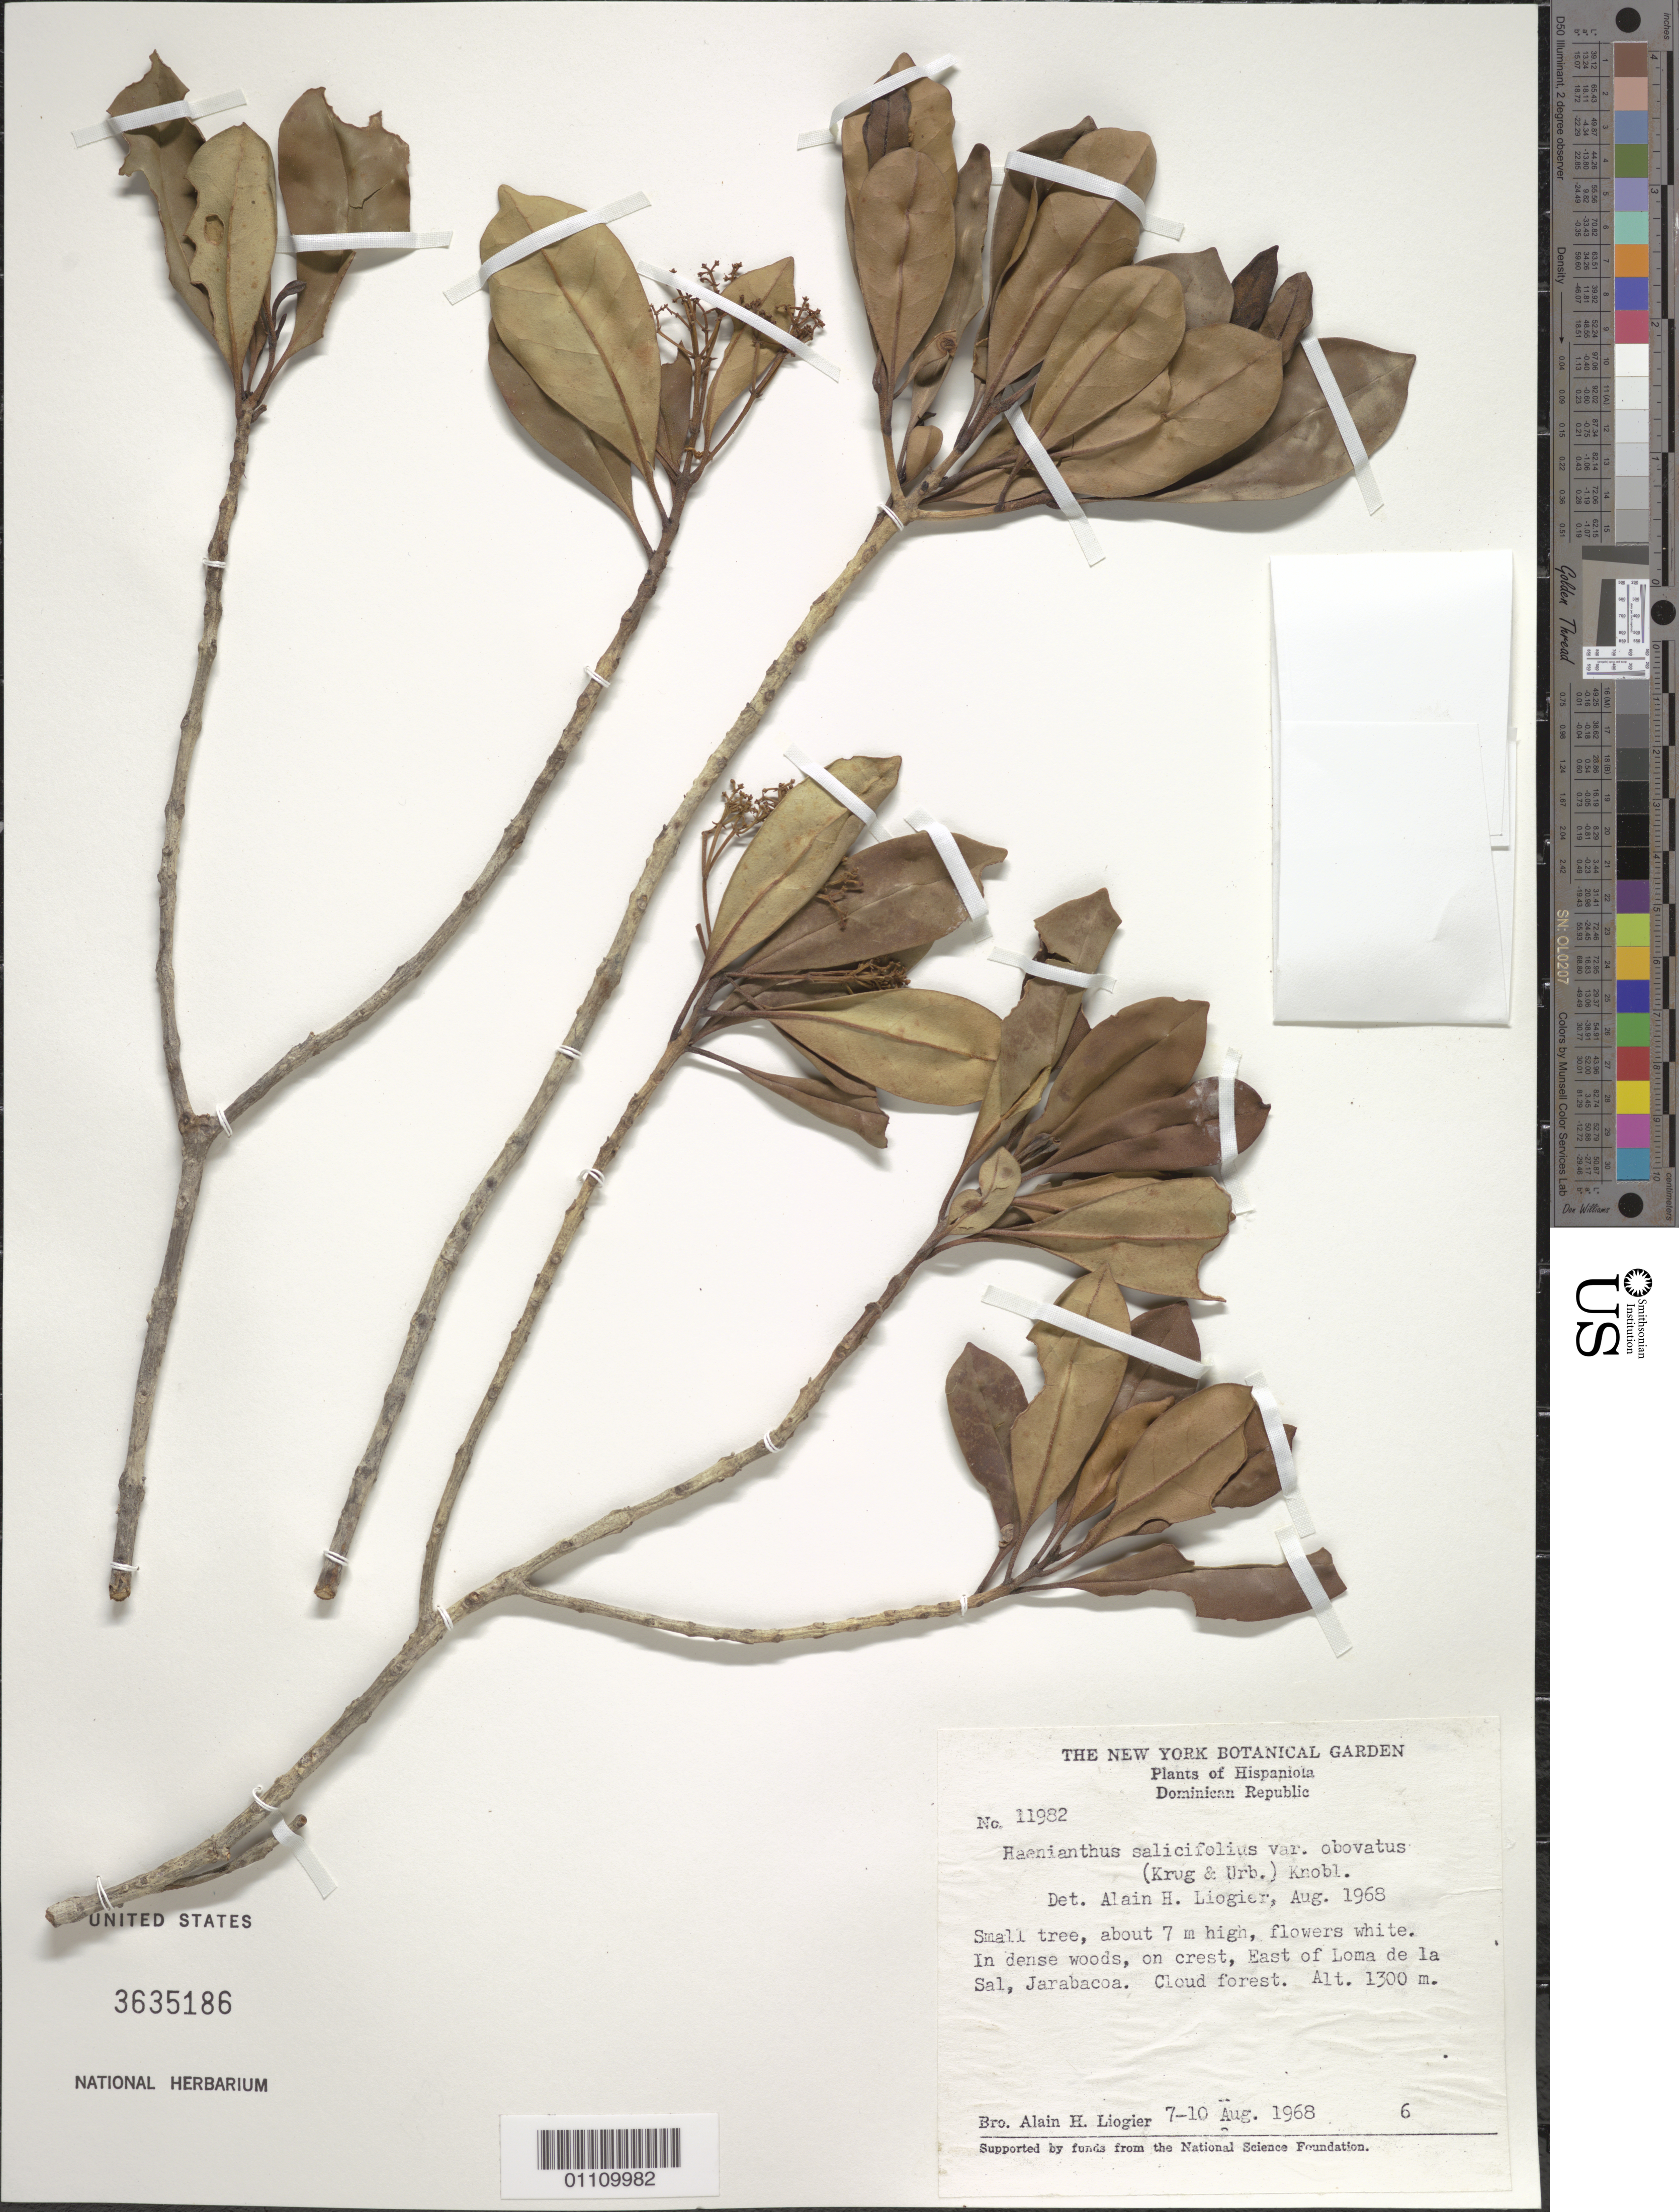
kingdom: Plantae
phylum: Tracheophyta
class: Magnoliopsida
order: Lamiales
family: Oleaceae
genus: Haenianthus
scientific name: Haenianthus salicifolius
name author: Griseb.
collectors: A. H. Liogier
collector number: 11982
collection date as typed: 07 Aug 1968 to 10 Aug 1968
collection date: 1968-08-07/1968-08-10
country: Dominican Republic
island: Hispaniola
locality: Loma de la Sal, E of; Jarabacoa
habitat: Dense woods, on crest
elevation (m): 1300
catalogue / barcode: US 3635186